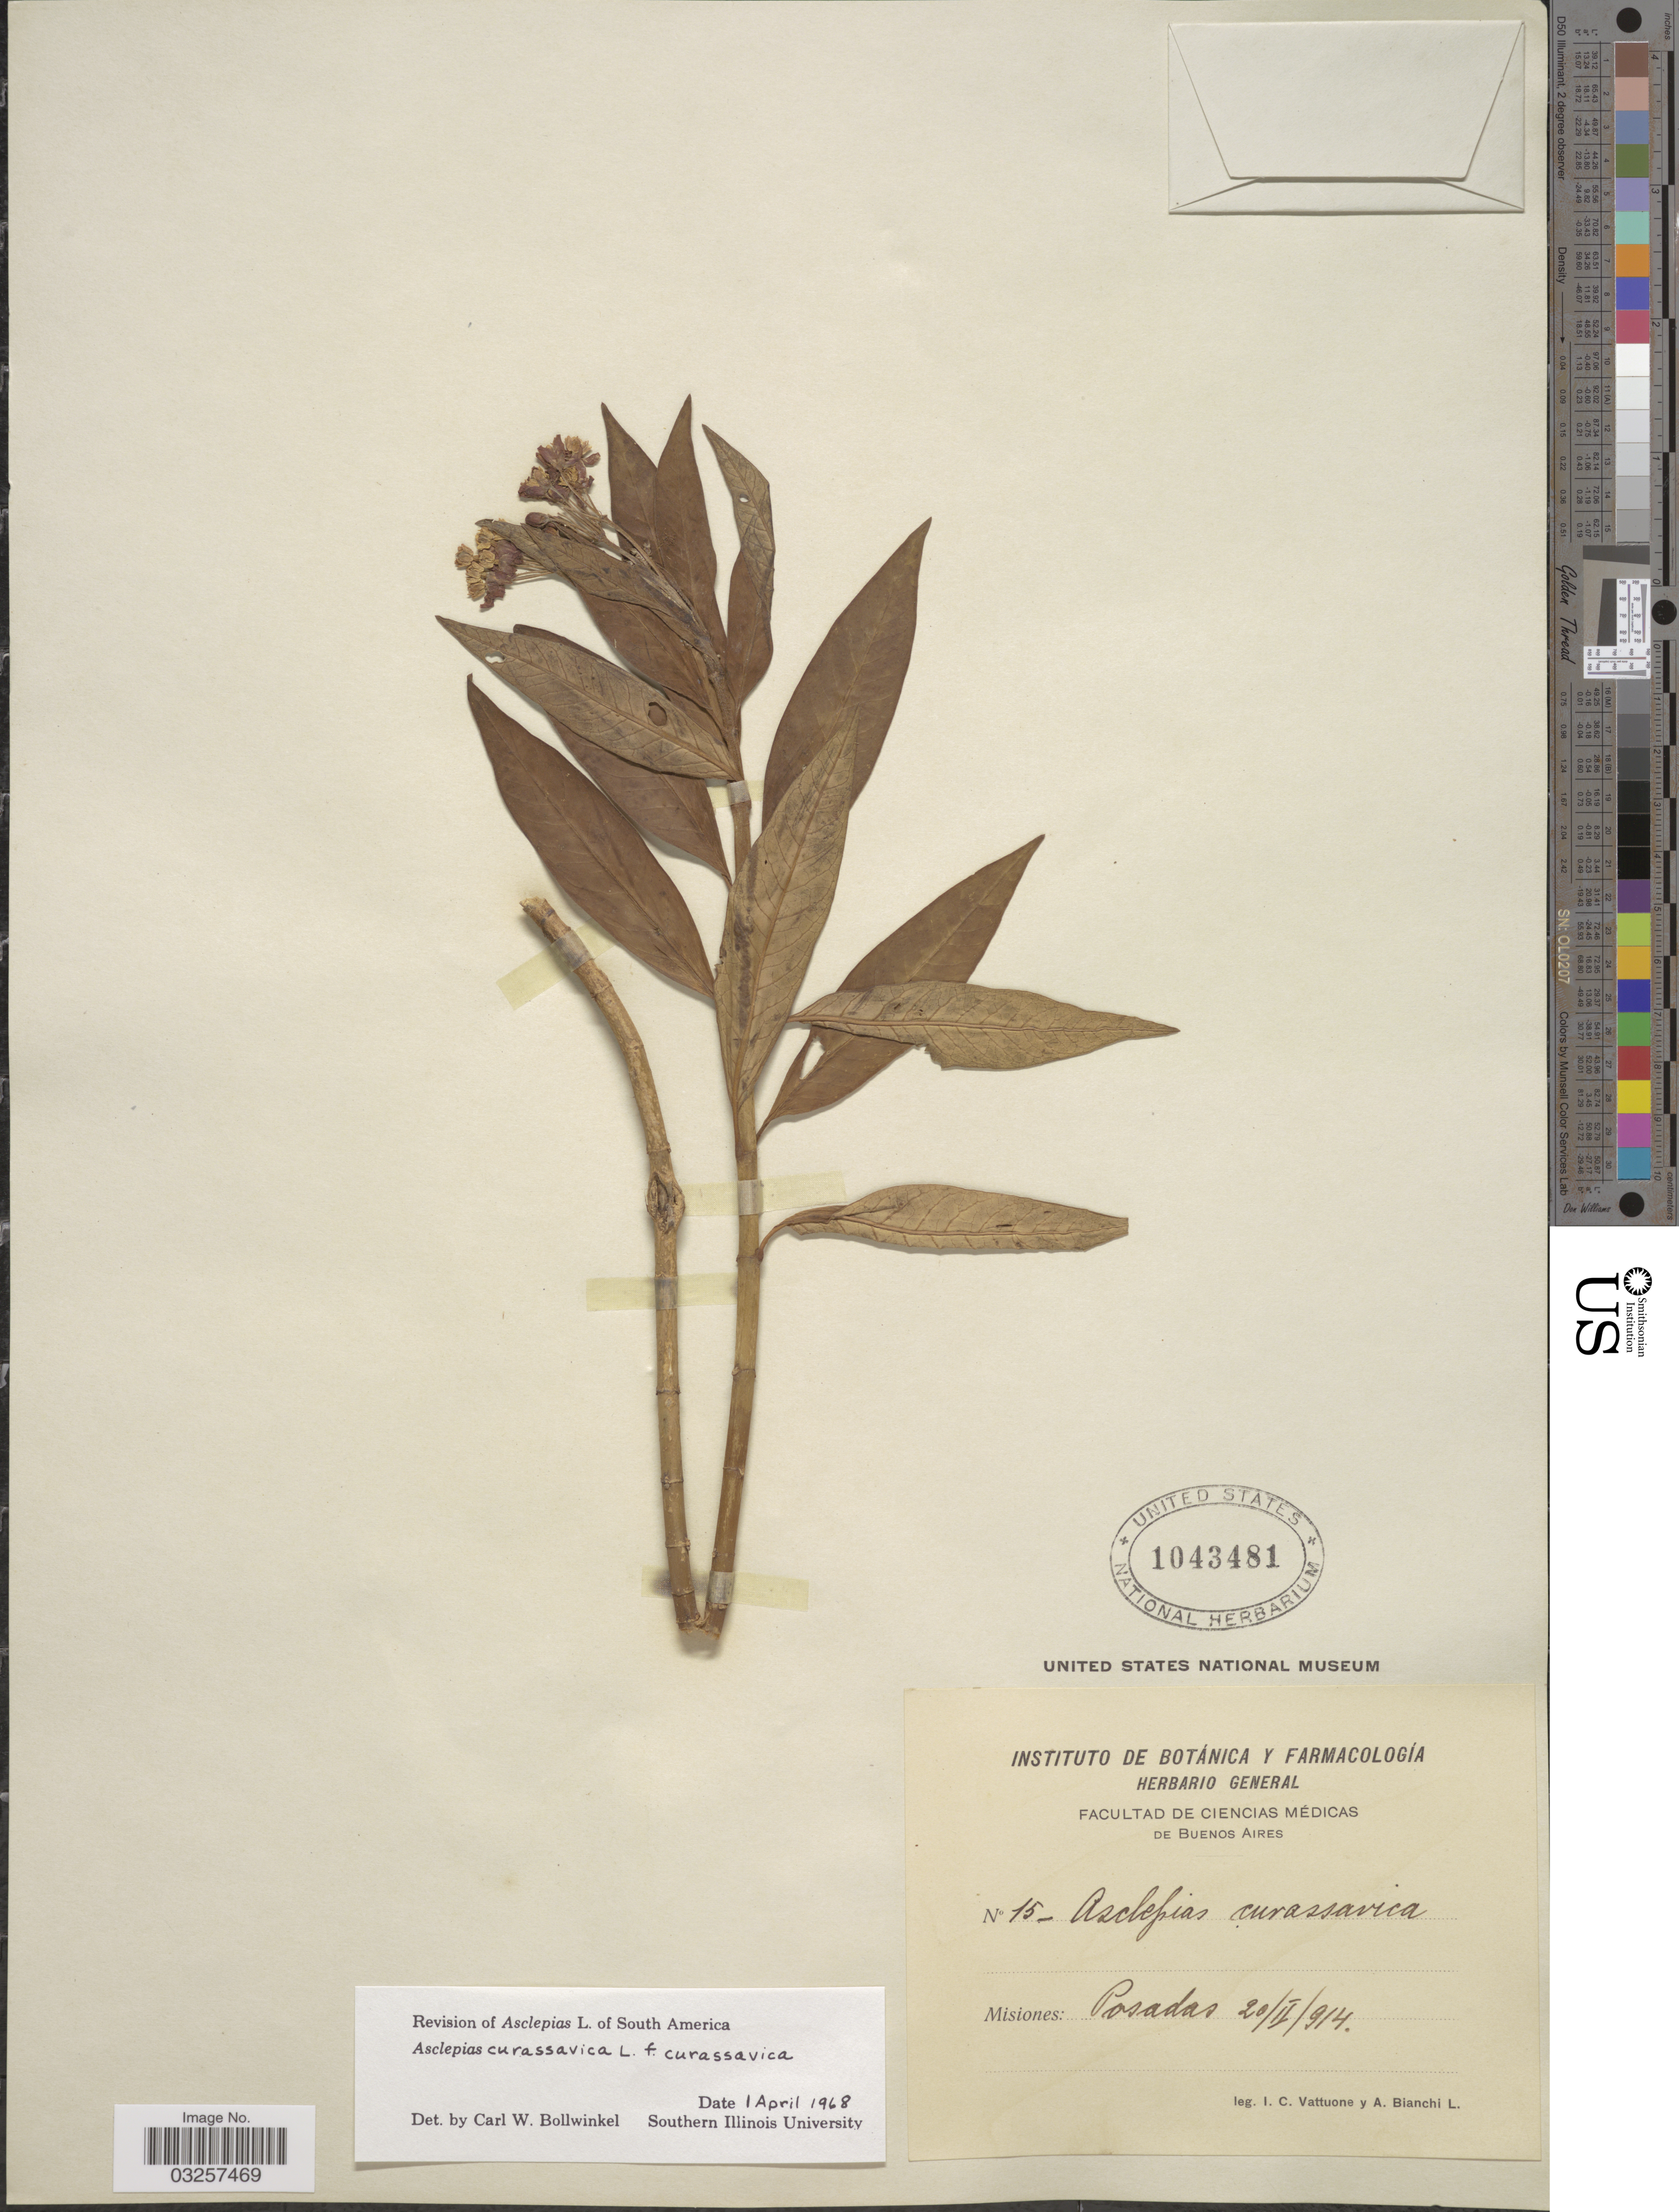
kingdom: Plantae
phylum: Tracheophyta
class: Magnoliopsida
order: Gentianales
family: Apocynaceae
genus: Asclepias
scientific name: Asclepias curassavica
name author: L.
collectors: I. Vattuone & A. Bianchi L.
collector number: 15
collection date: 1914-02-20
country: Argentina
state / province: Misiones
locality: Misiones: Posadas.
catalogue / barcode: US 1043481